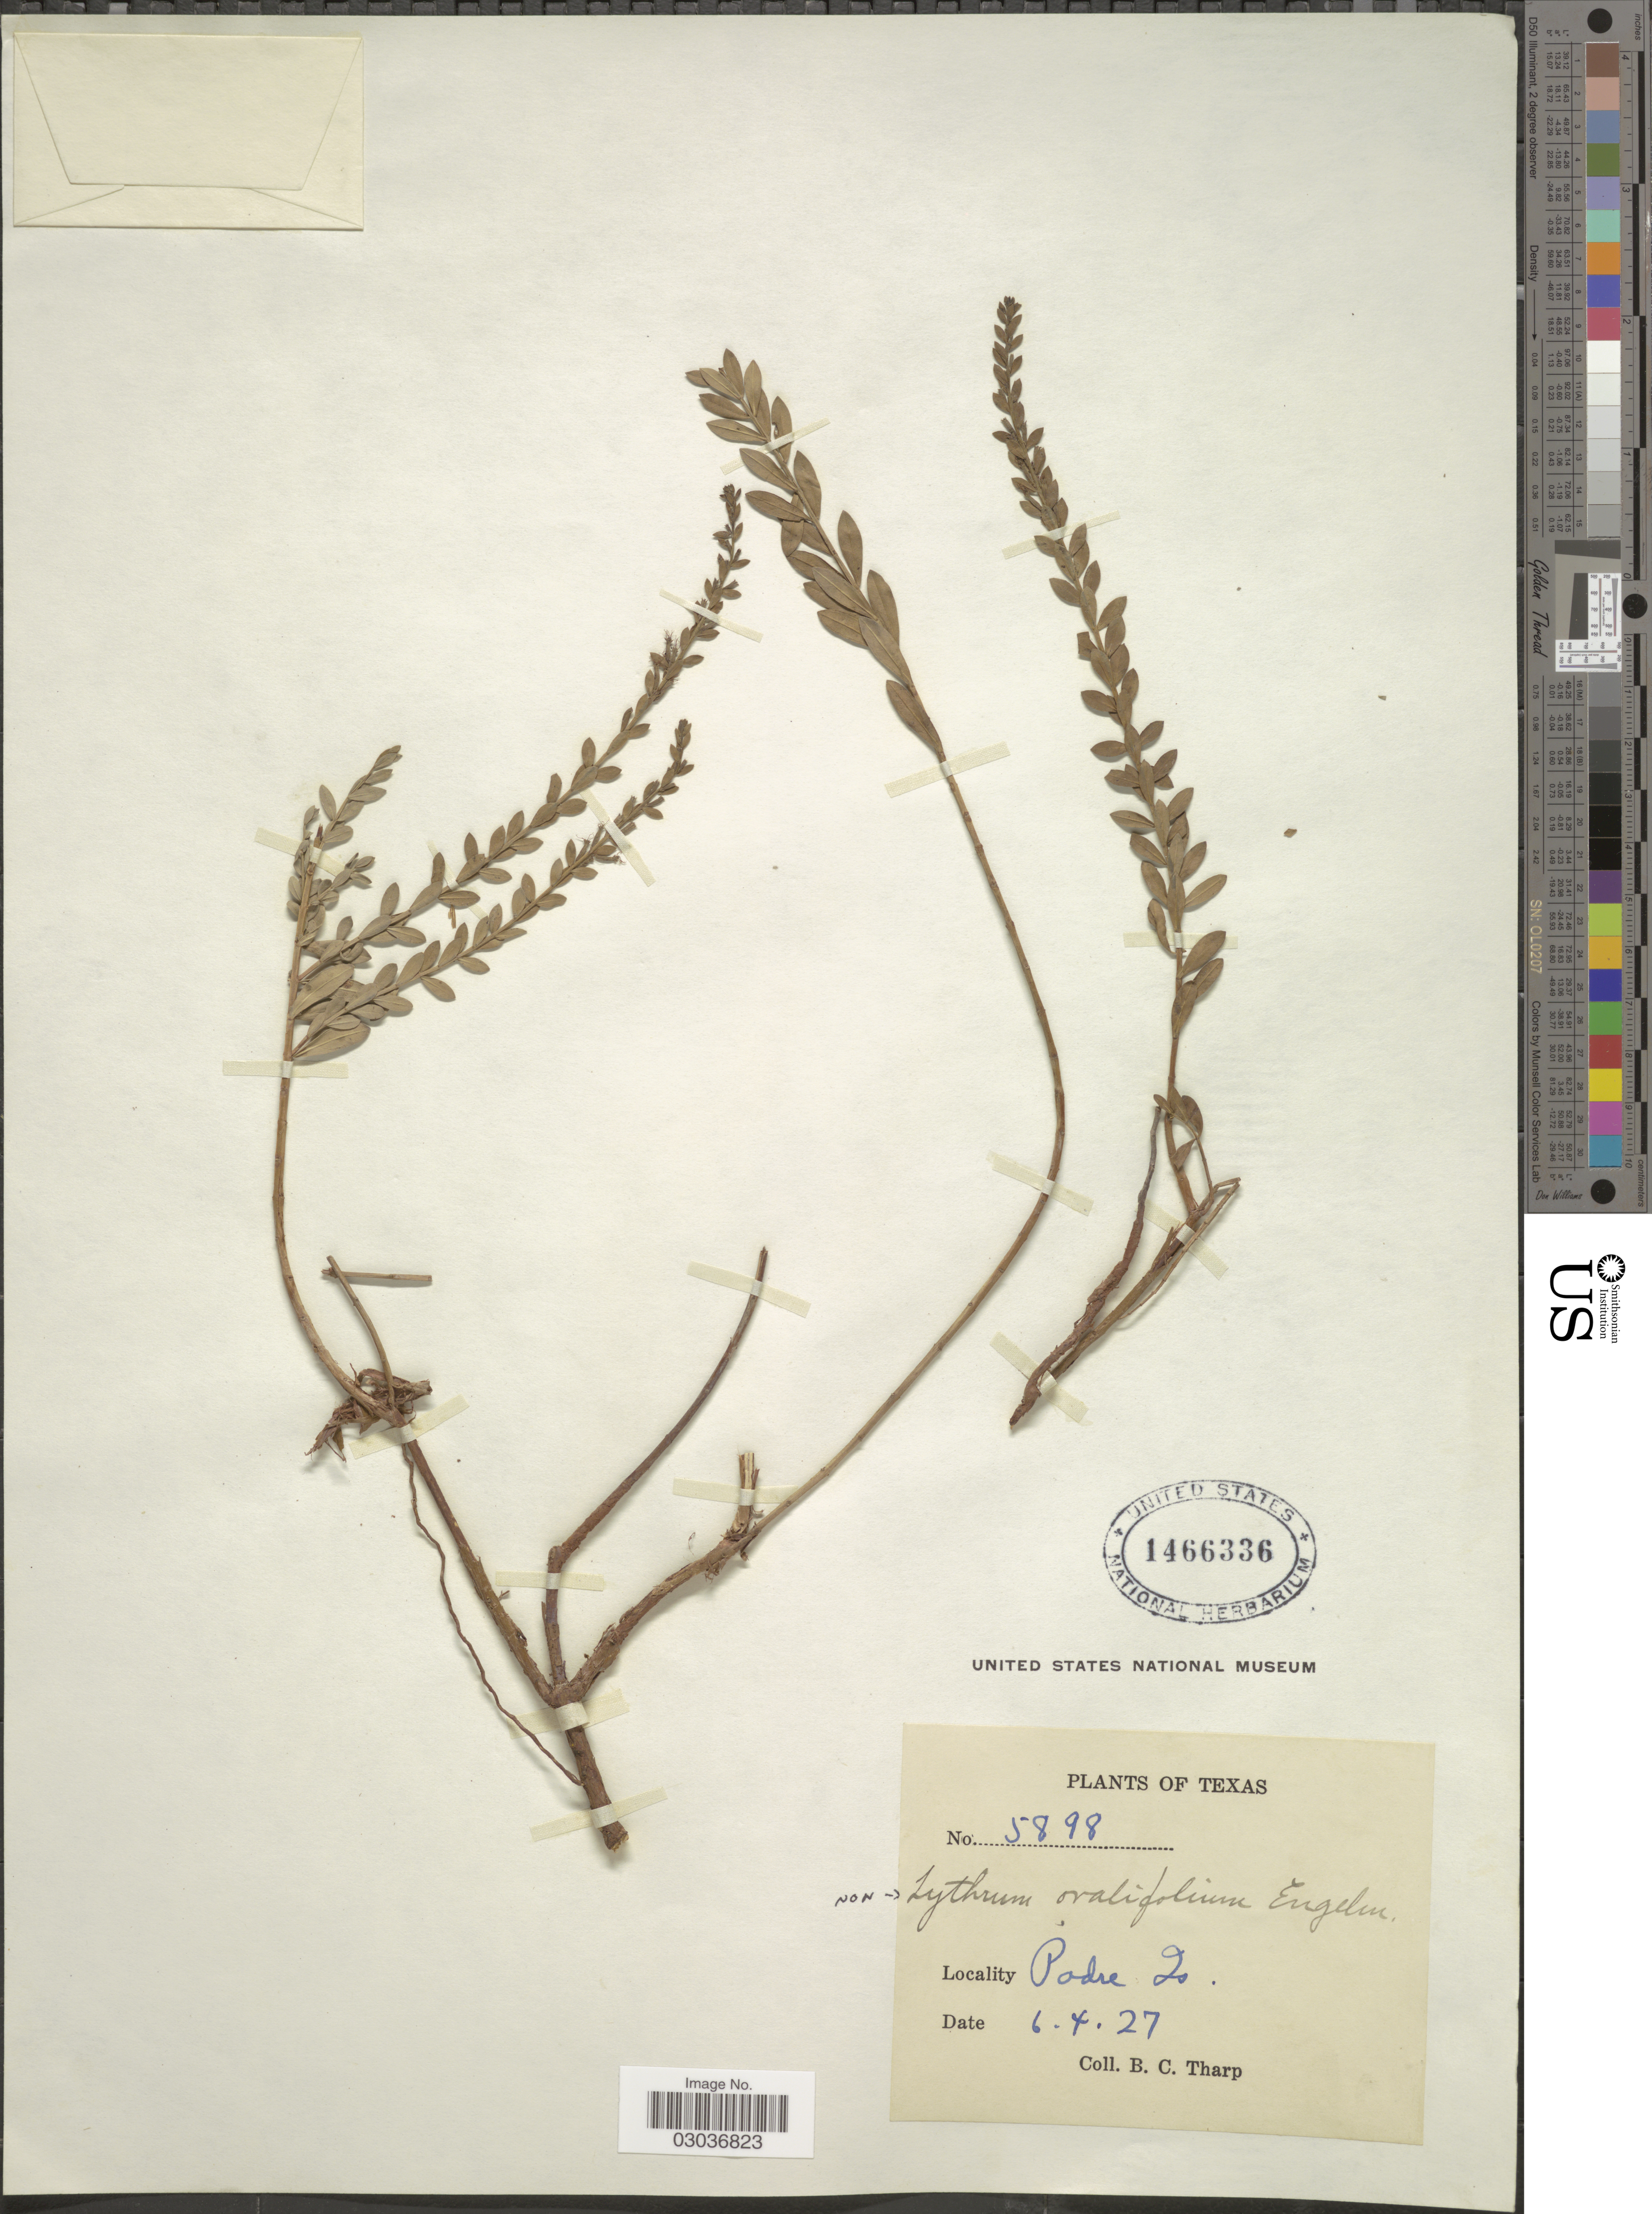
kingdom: Plantae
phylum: Tracheophyta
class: Magnoliopsida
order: Myrtales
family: Lythraceae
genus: Lythrum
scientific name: Lythrum californicum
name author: Torr. & A. Gray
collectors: B. C. Tharp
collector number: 5898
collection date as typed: Transcribed d/m/y: 4/6/27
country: United States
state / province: Texas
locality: Padre Is.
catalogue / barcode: US 1466336